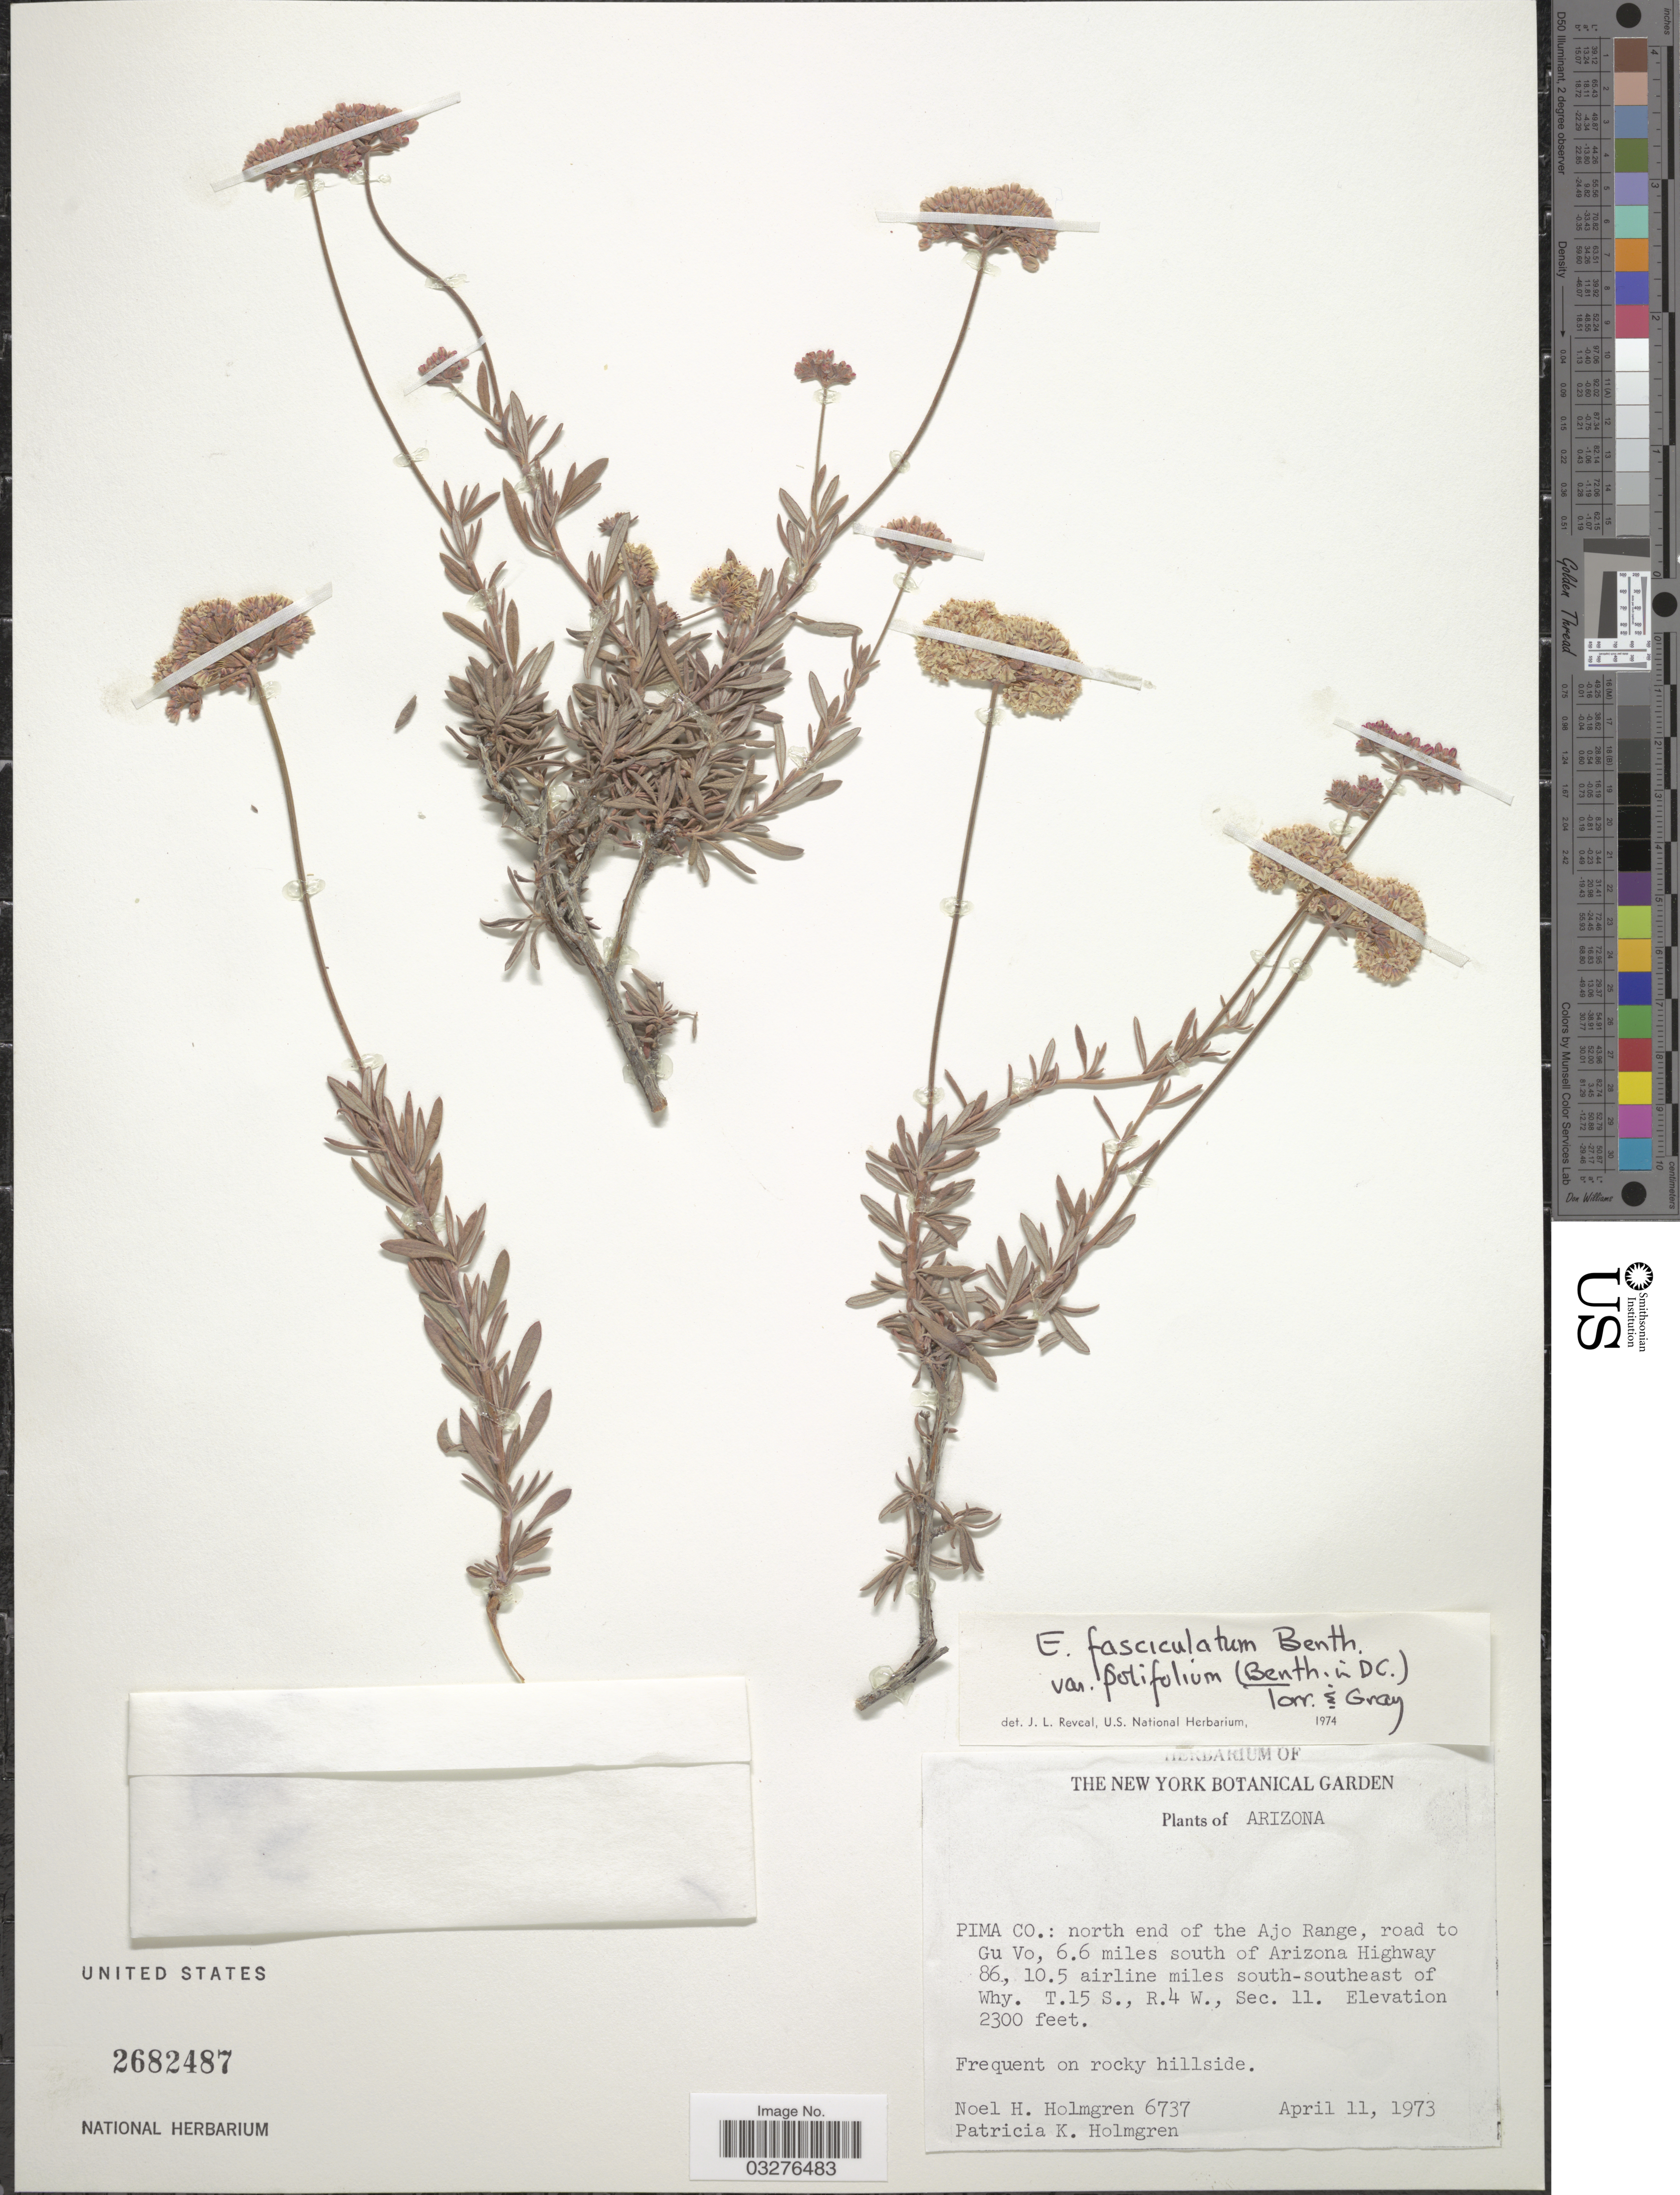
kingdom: Plantae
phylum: Tracheophyta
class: Magnoliopsida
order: Caryophyllales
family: Polygonaceae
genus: Eriogonum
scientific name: Eriogonum fasciculatum var. polifolium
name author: (Benth.) Torr. & A. Gray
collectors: N. H. Holmgren & P. K. Holmgren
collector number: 6737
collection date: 1973-04-11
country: United States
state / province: Arizona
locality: Pima Co.: north end of the Ajo Range, road to Gu Vo, 6.6 miles south of Arizona Highway 86, 10.5 airline miles south-southeast of Why. T15S, R4W, Sec. 11.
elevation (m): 701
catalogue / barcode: US 2682487